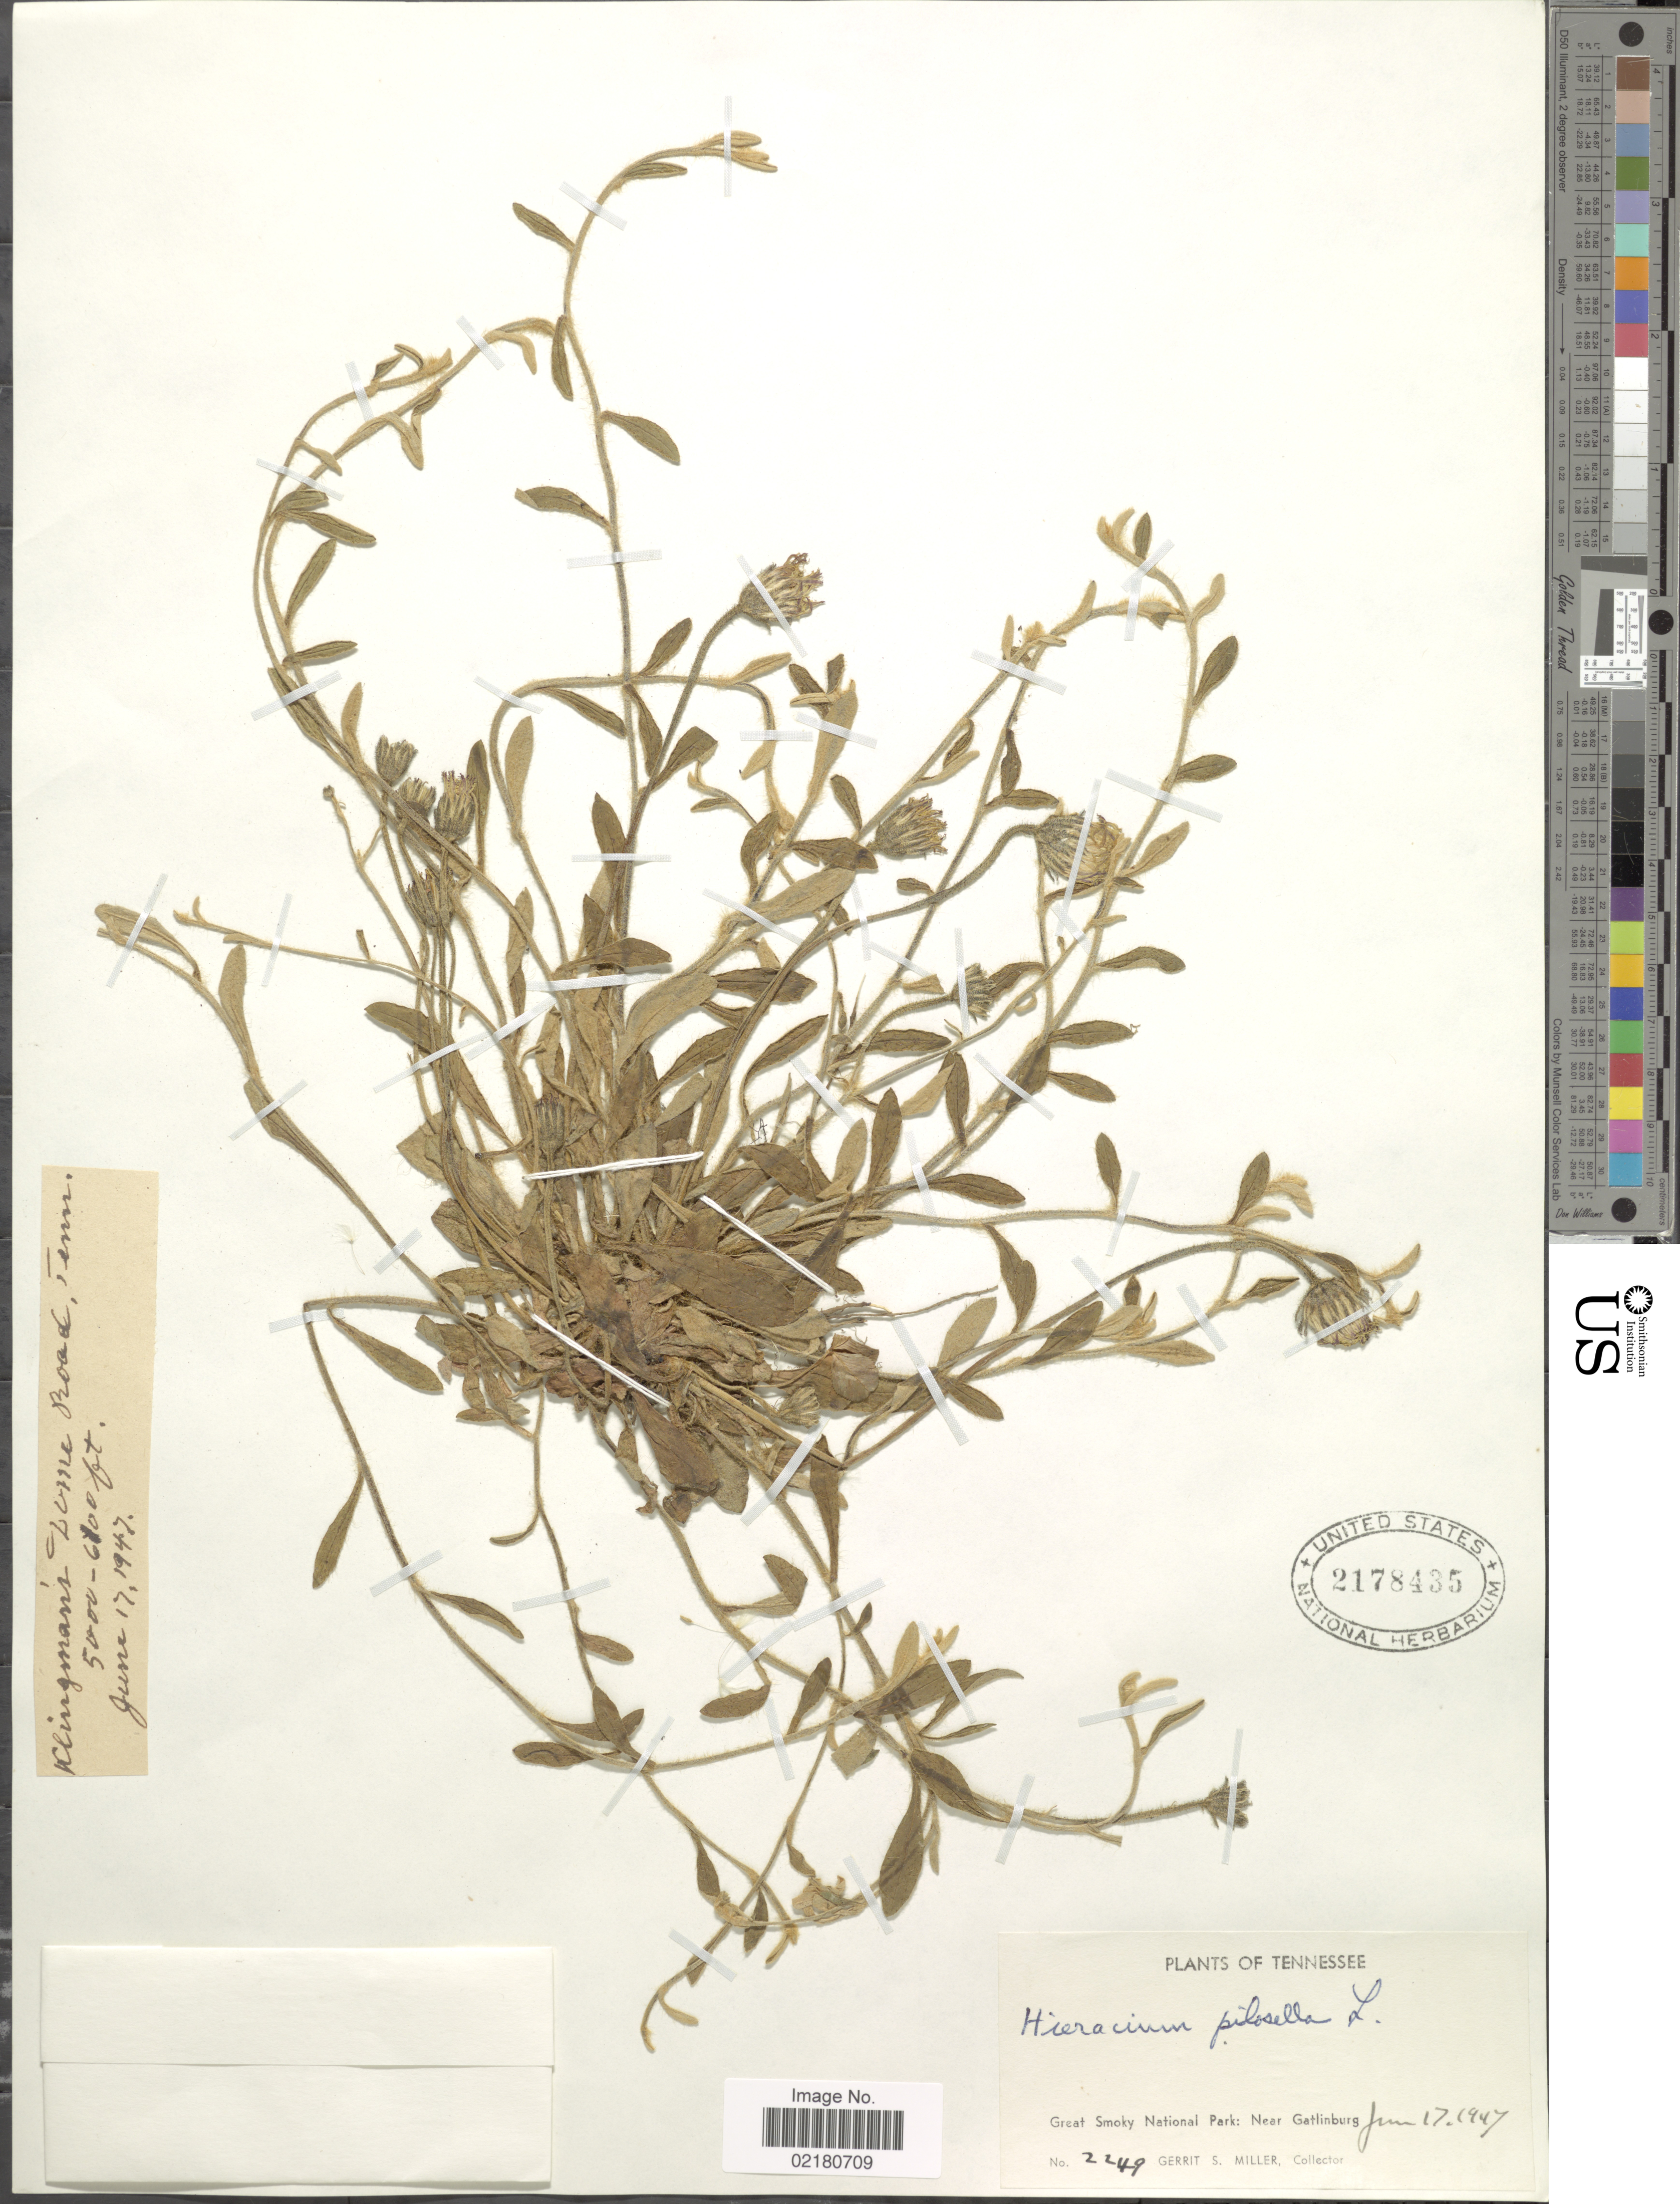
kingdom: Plantae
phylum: Tracheophyta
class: Magnoliopsida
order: Asterales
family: Asteraceae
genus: Pilosella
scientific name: Pilosella officinarum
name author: Vaill.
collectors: G. S. Miller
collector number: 2249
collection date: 1947-06-17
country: United States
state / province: Tennessee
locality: Great Smoky National Park: Near Gatlinburg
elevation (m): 1524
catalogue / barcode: US 2178435